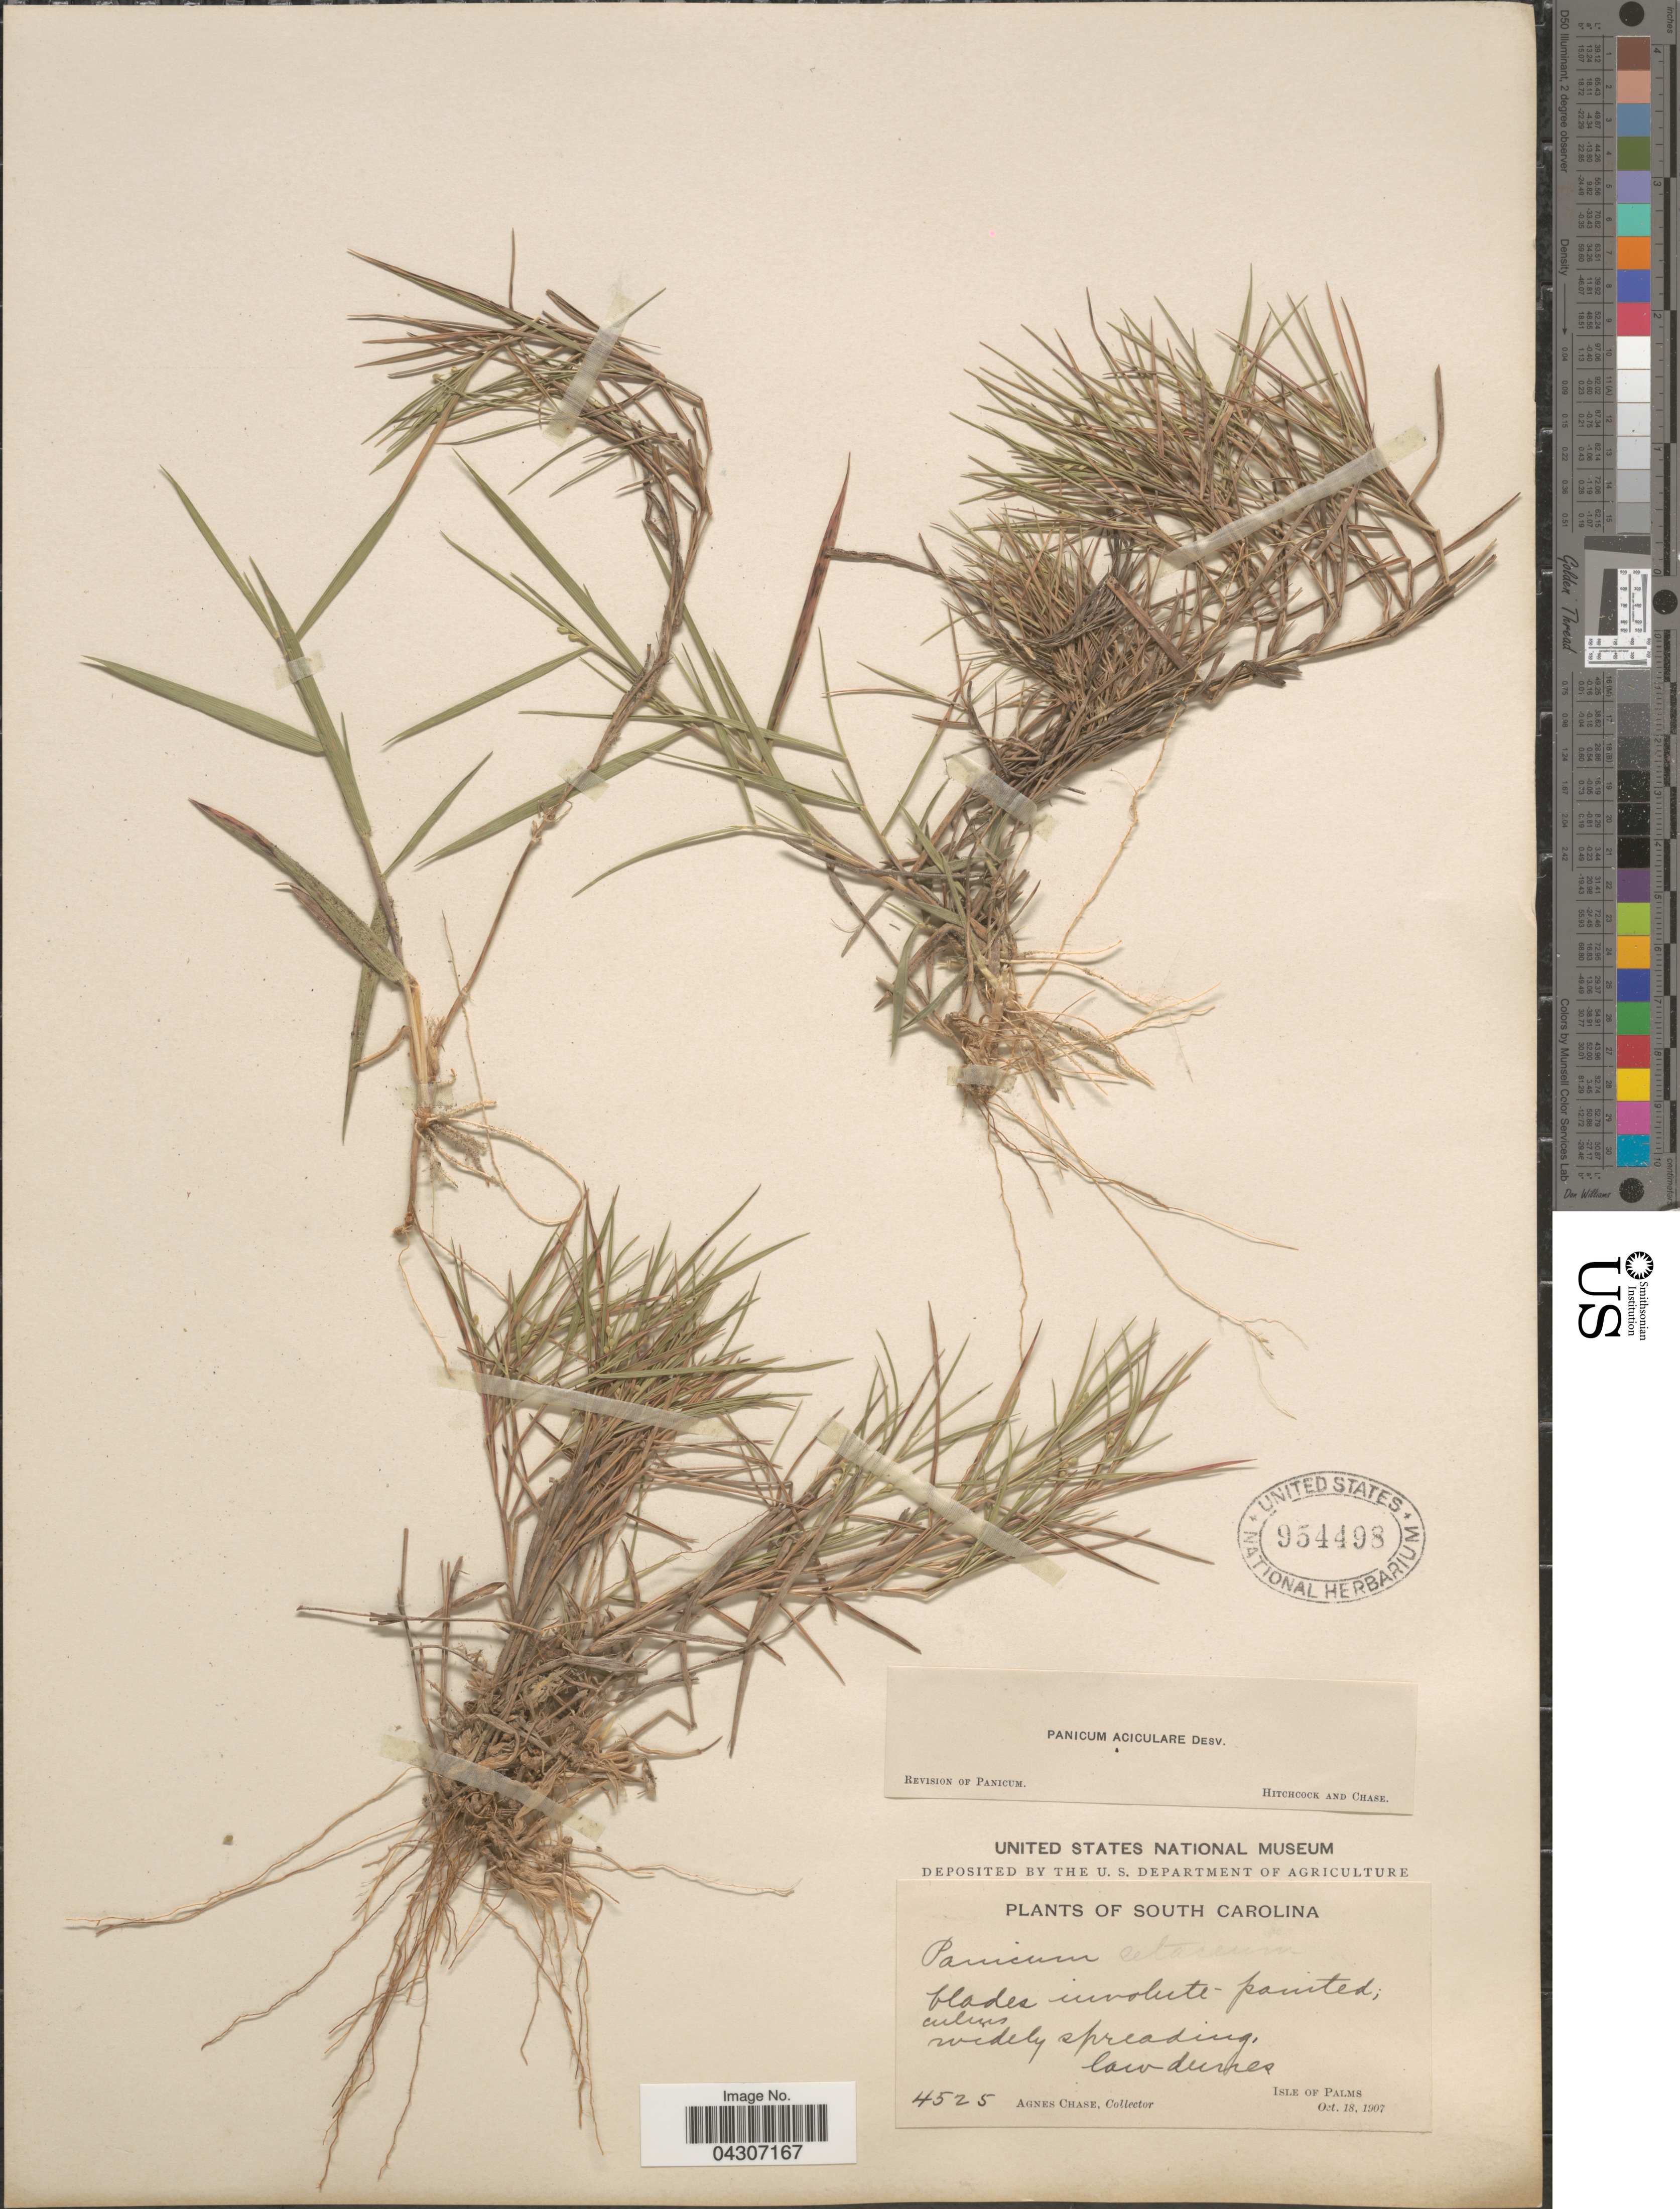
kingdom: Plantae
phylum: Tracheophyta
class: Liliopsida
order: Poales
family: Poaceae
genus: Dichanthelium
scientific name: Dichanthelium aciculare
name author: (Desv. ex Poir.) Gould & C.A. Clark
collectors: A. Chase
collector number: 4525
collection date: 1907-10-18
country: United States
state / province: South Carolina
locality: Isle of Palms.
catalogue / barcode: US 954498